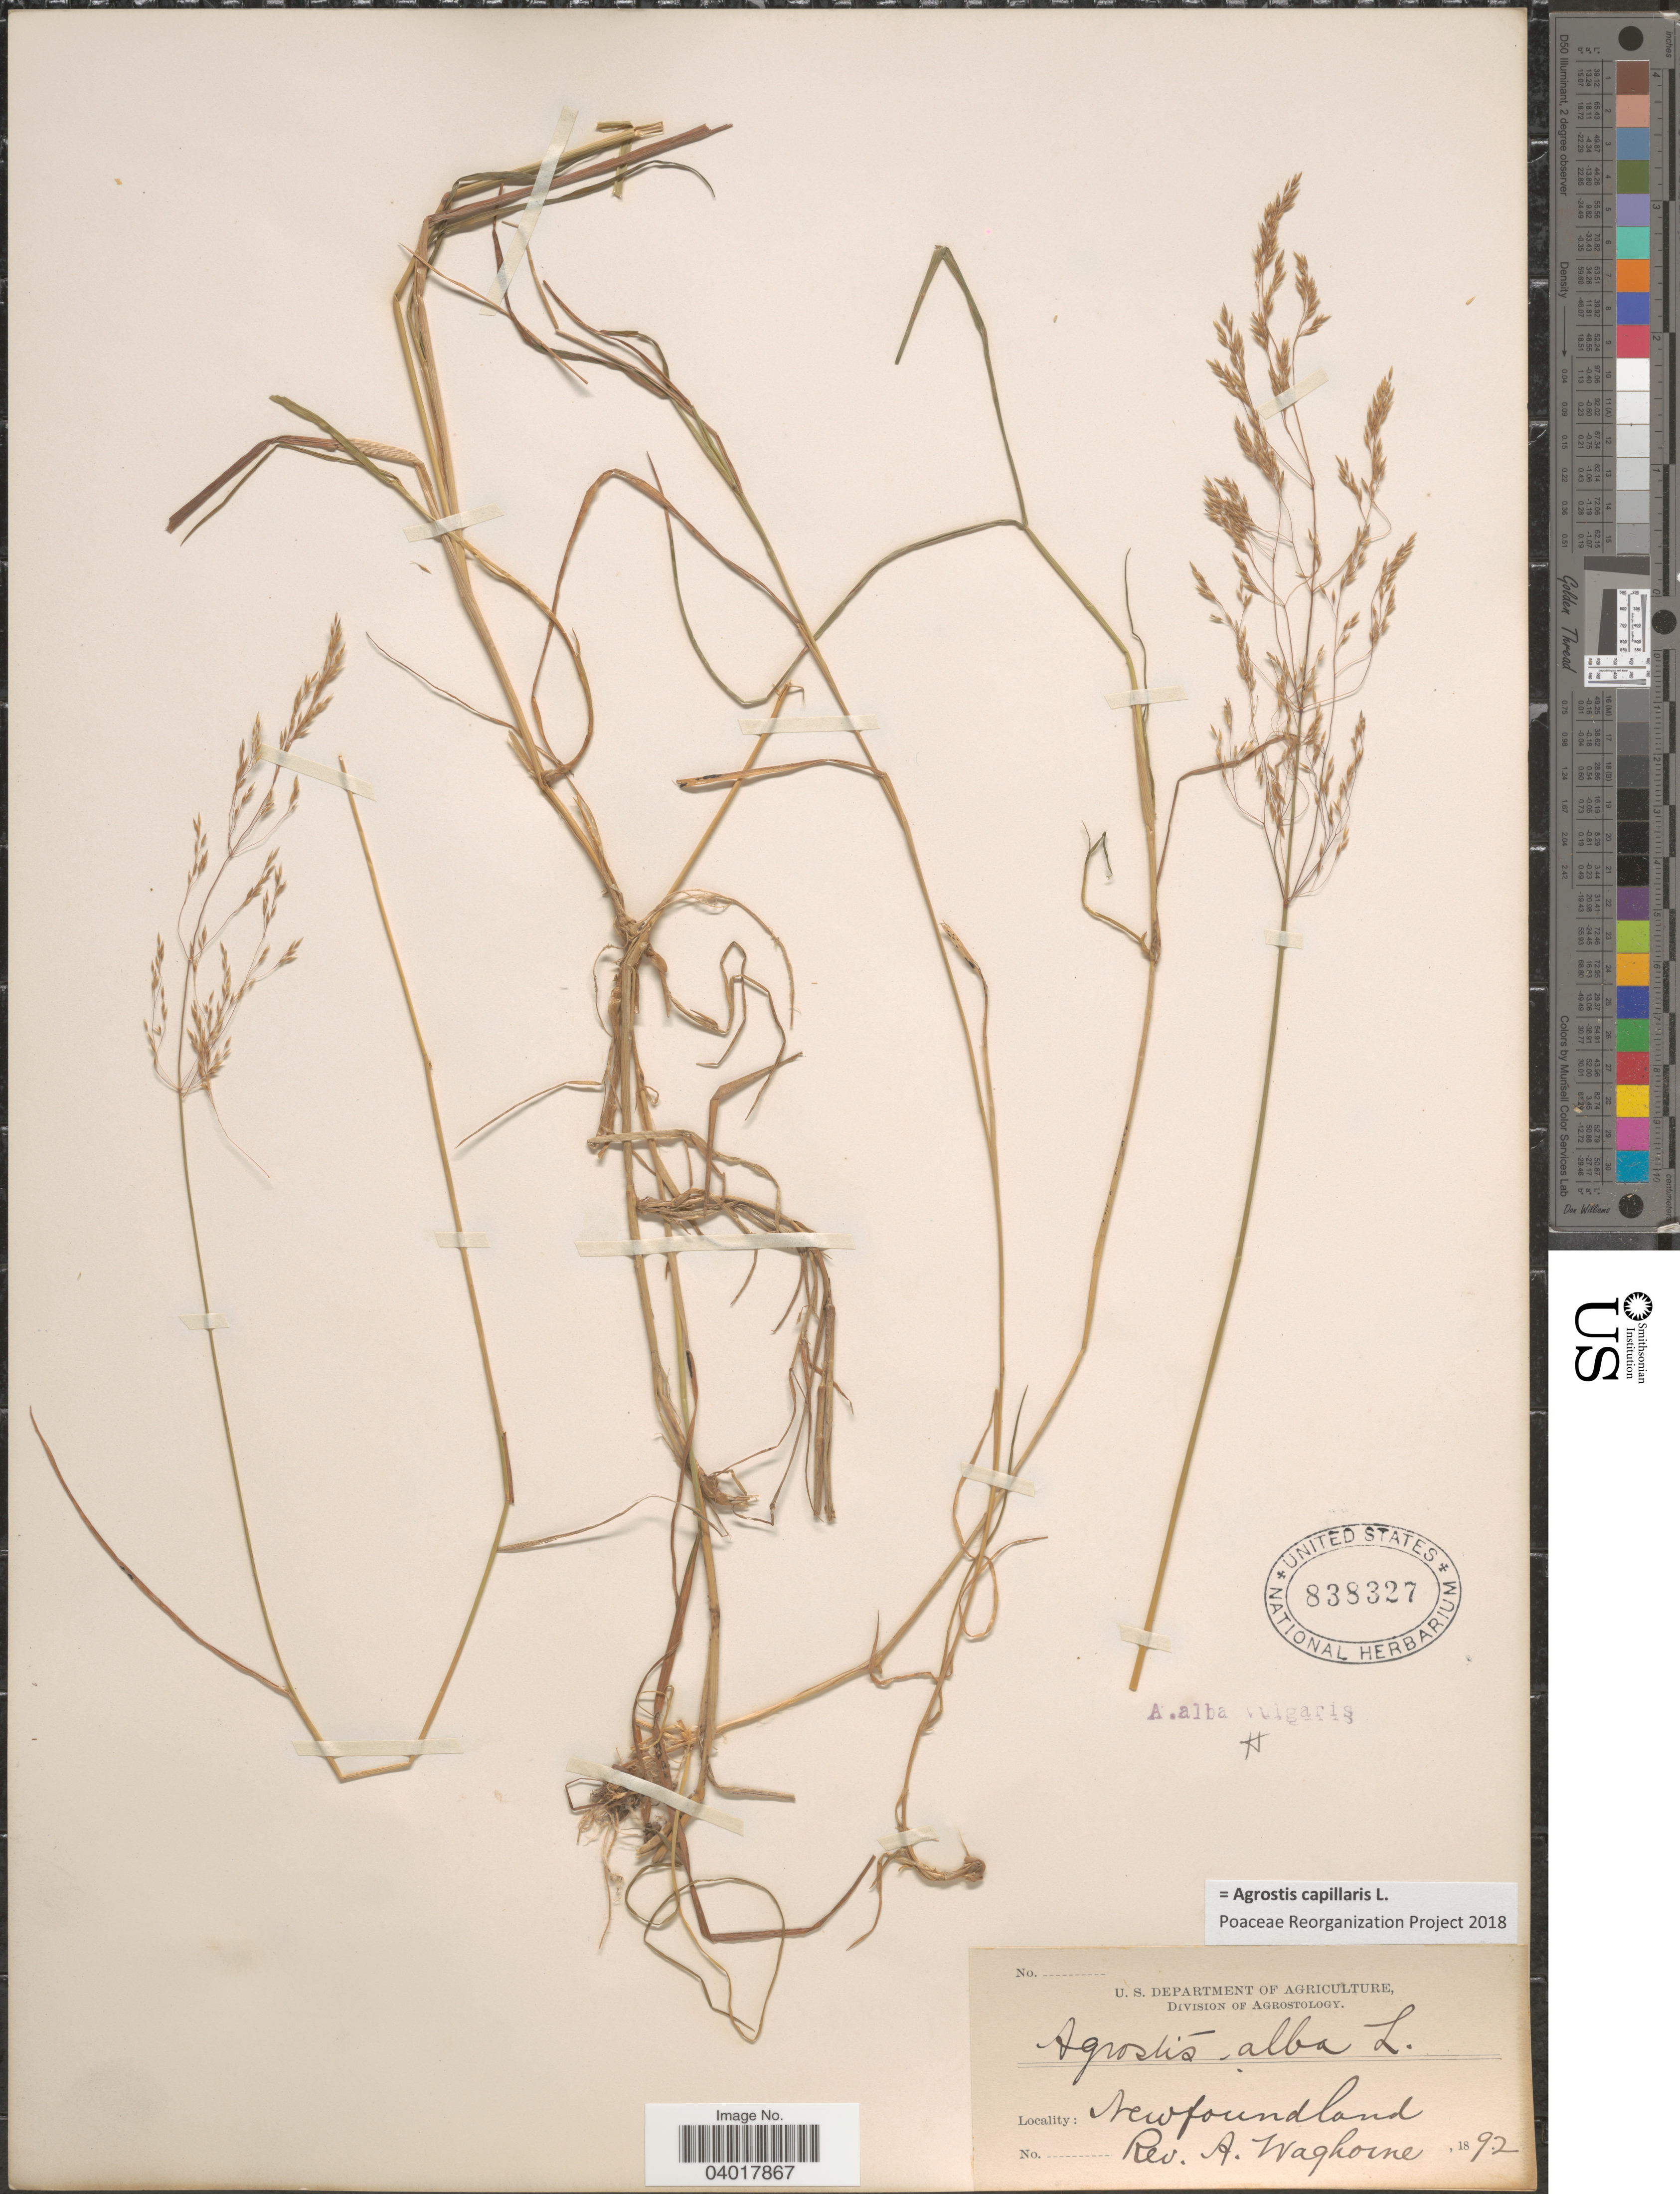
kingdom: Plantae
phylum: Tracheophyta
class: Liliopsida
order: Poales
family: Poaceae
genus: Agrostis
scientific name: Agrostis capillaris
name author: L.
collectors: A. Waghorne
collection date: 1892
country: Canada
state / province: Newfoundland and Labrador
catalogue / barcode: US 838327